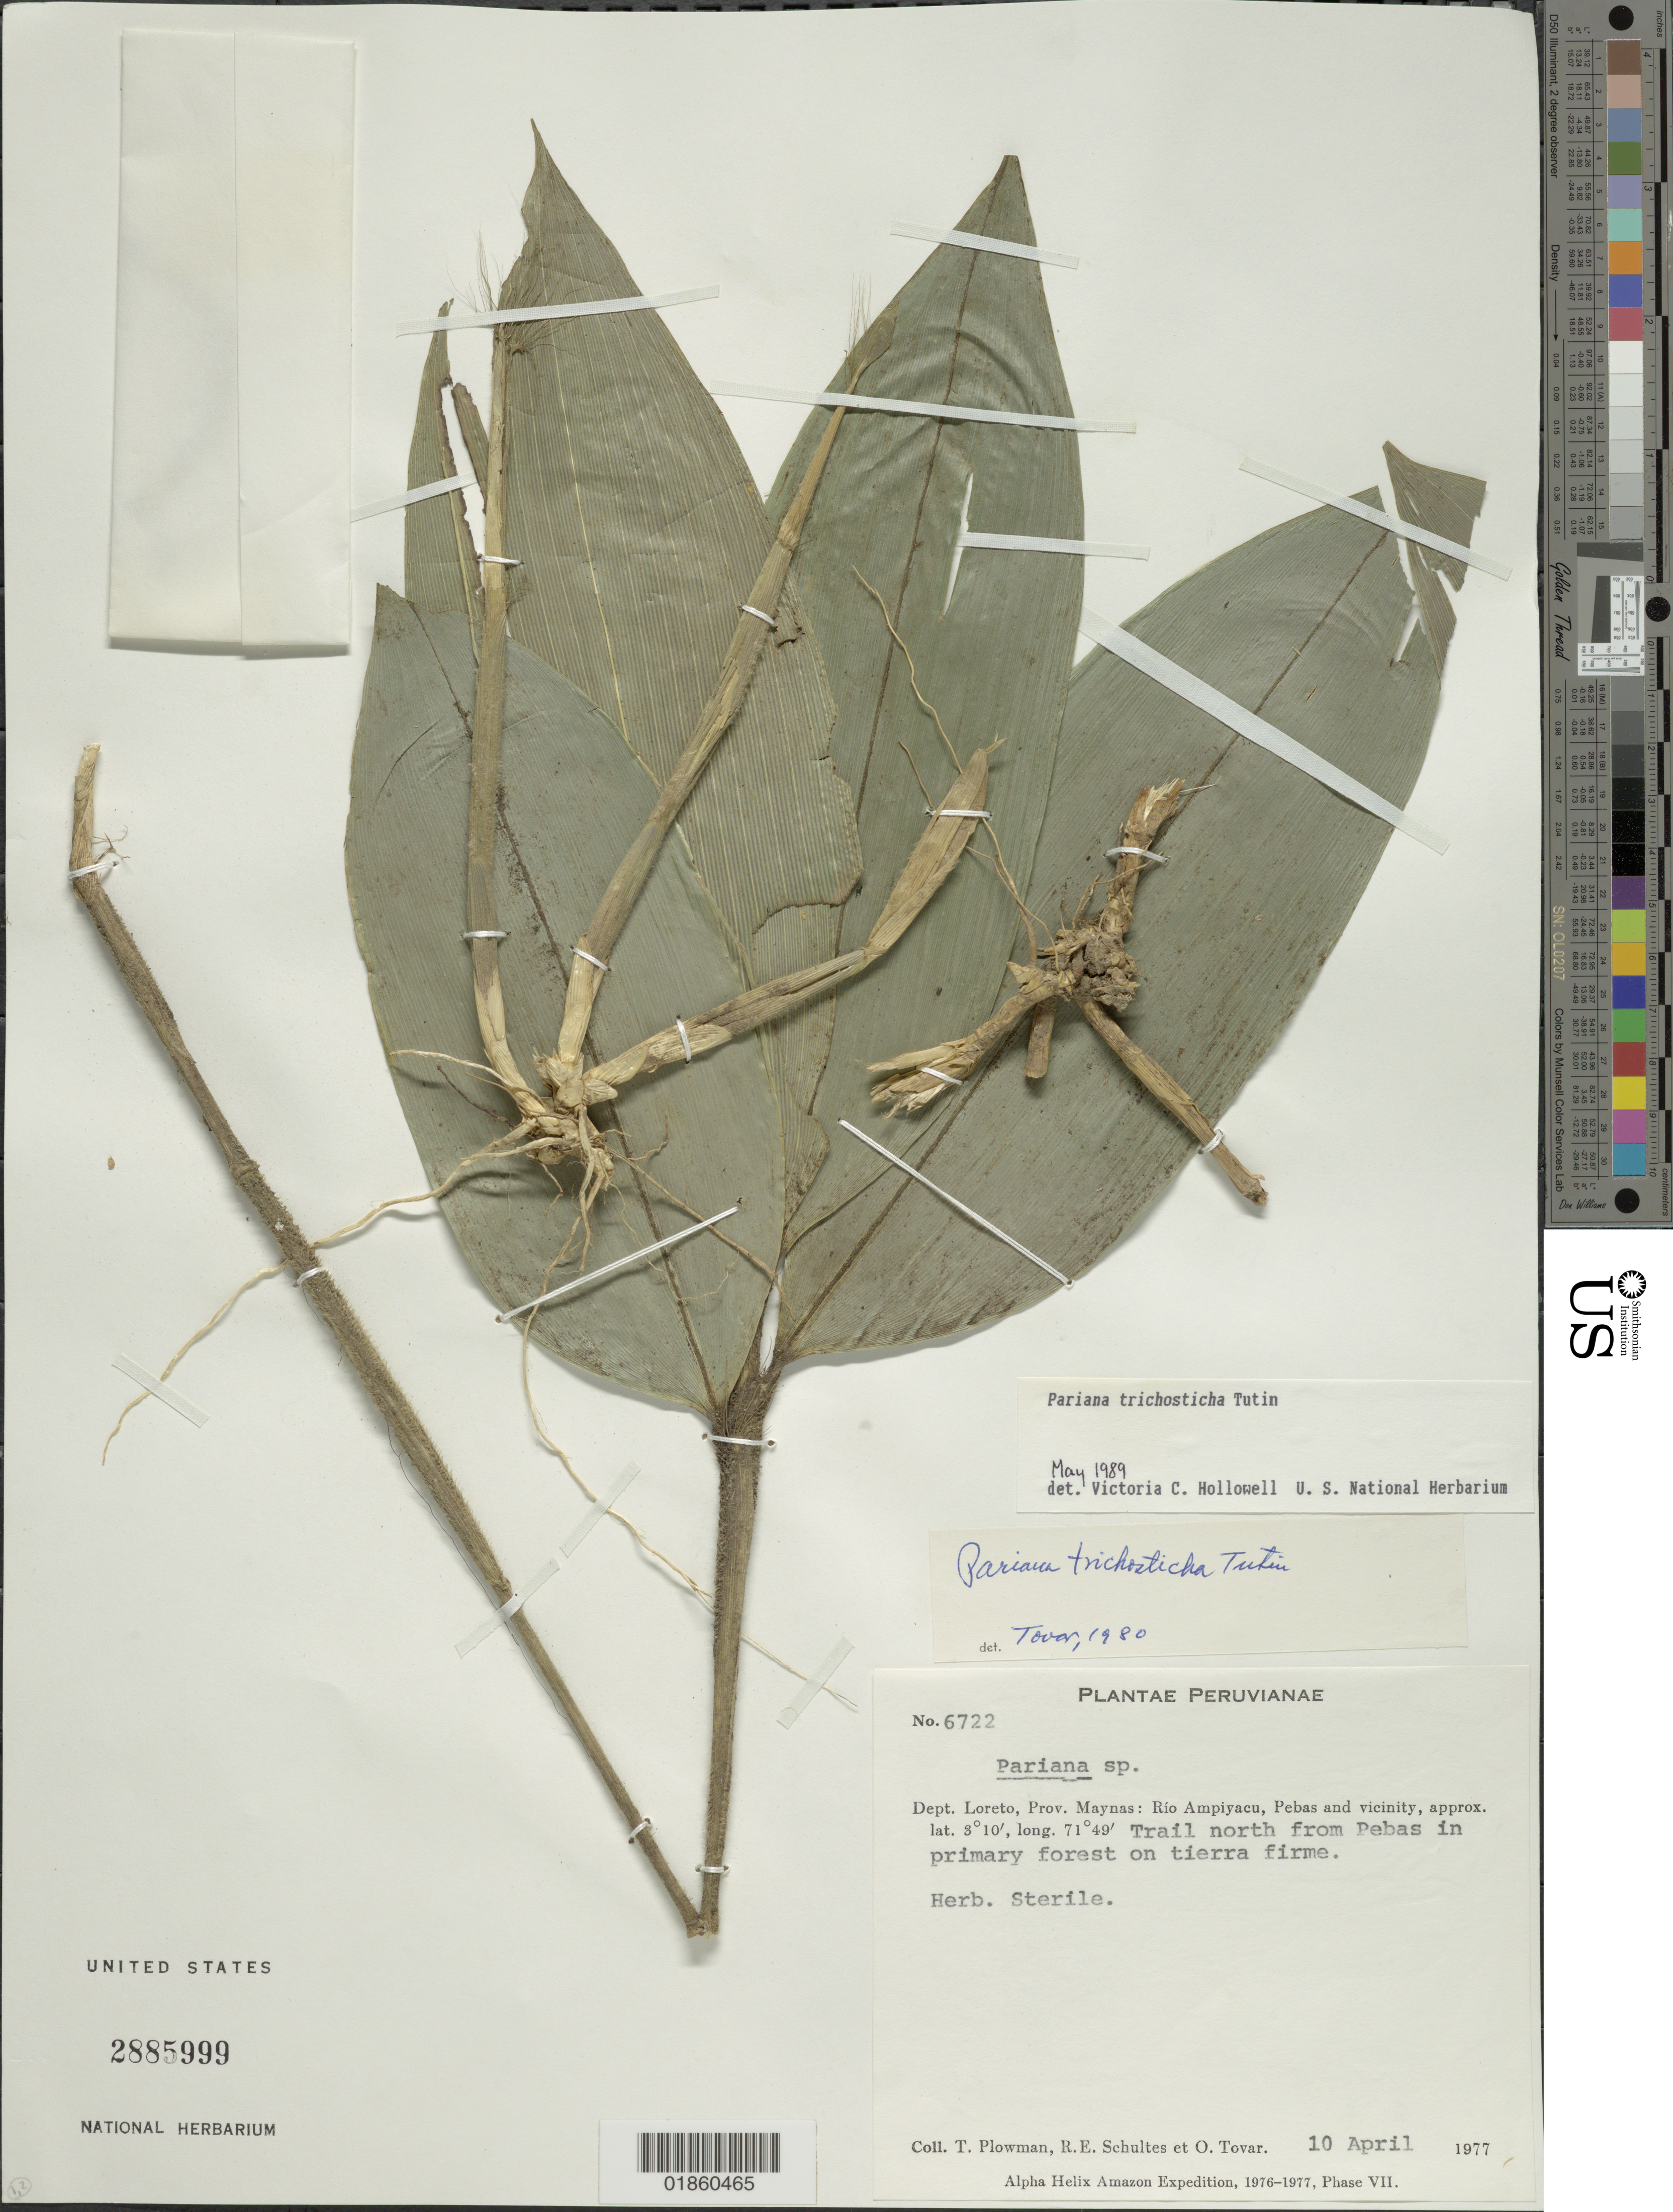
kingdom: Plantae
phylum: Tracheophyta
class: Liliopsida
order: Poales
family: Poaceae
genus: Pariana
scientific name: Pariana trichosticha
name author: Tutin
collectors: T. Plowman, R. E. Schultes & Ó. Tovar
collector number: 6722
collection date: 1977-04-10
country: Peru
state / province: Loreto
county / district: Maynas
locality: Dept. Loreto, Prov. Maynas: Rio Ampiyacu, Pebas and vicinity, trail north from town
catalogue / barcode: US 2885999